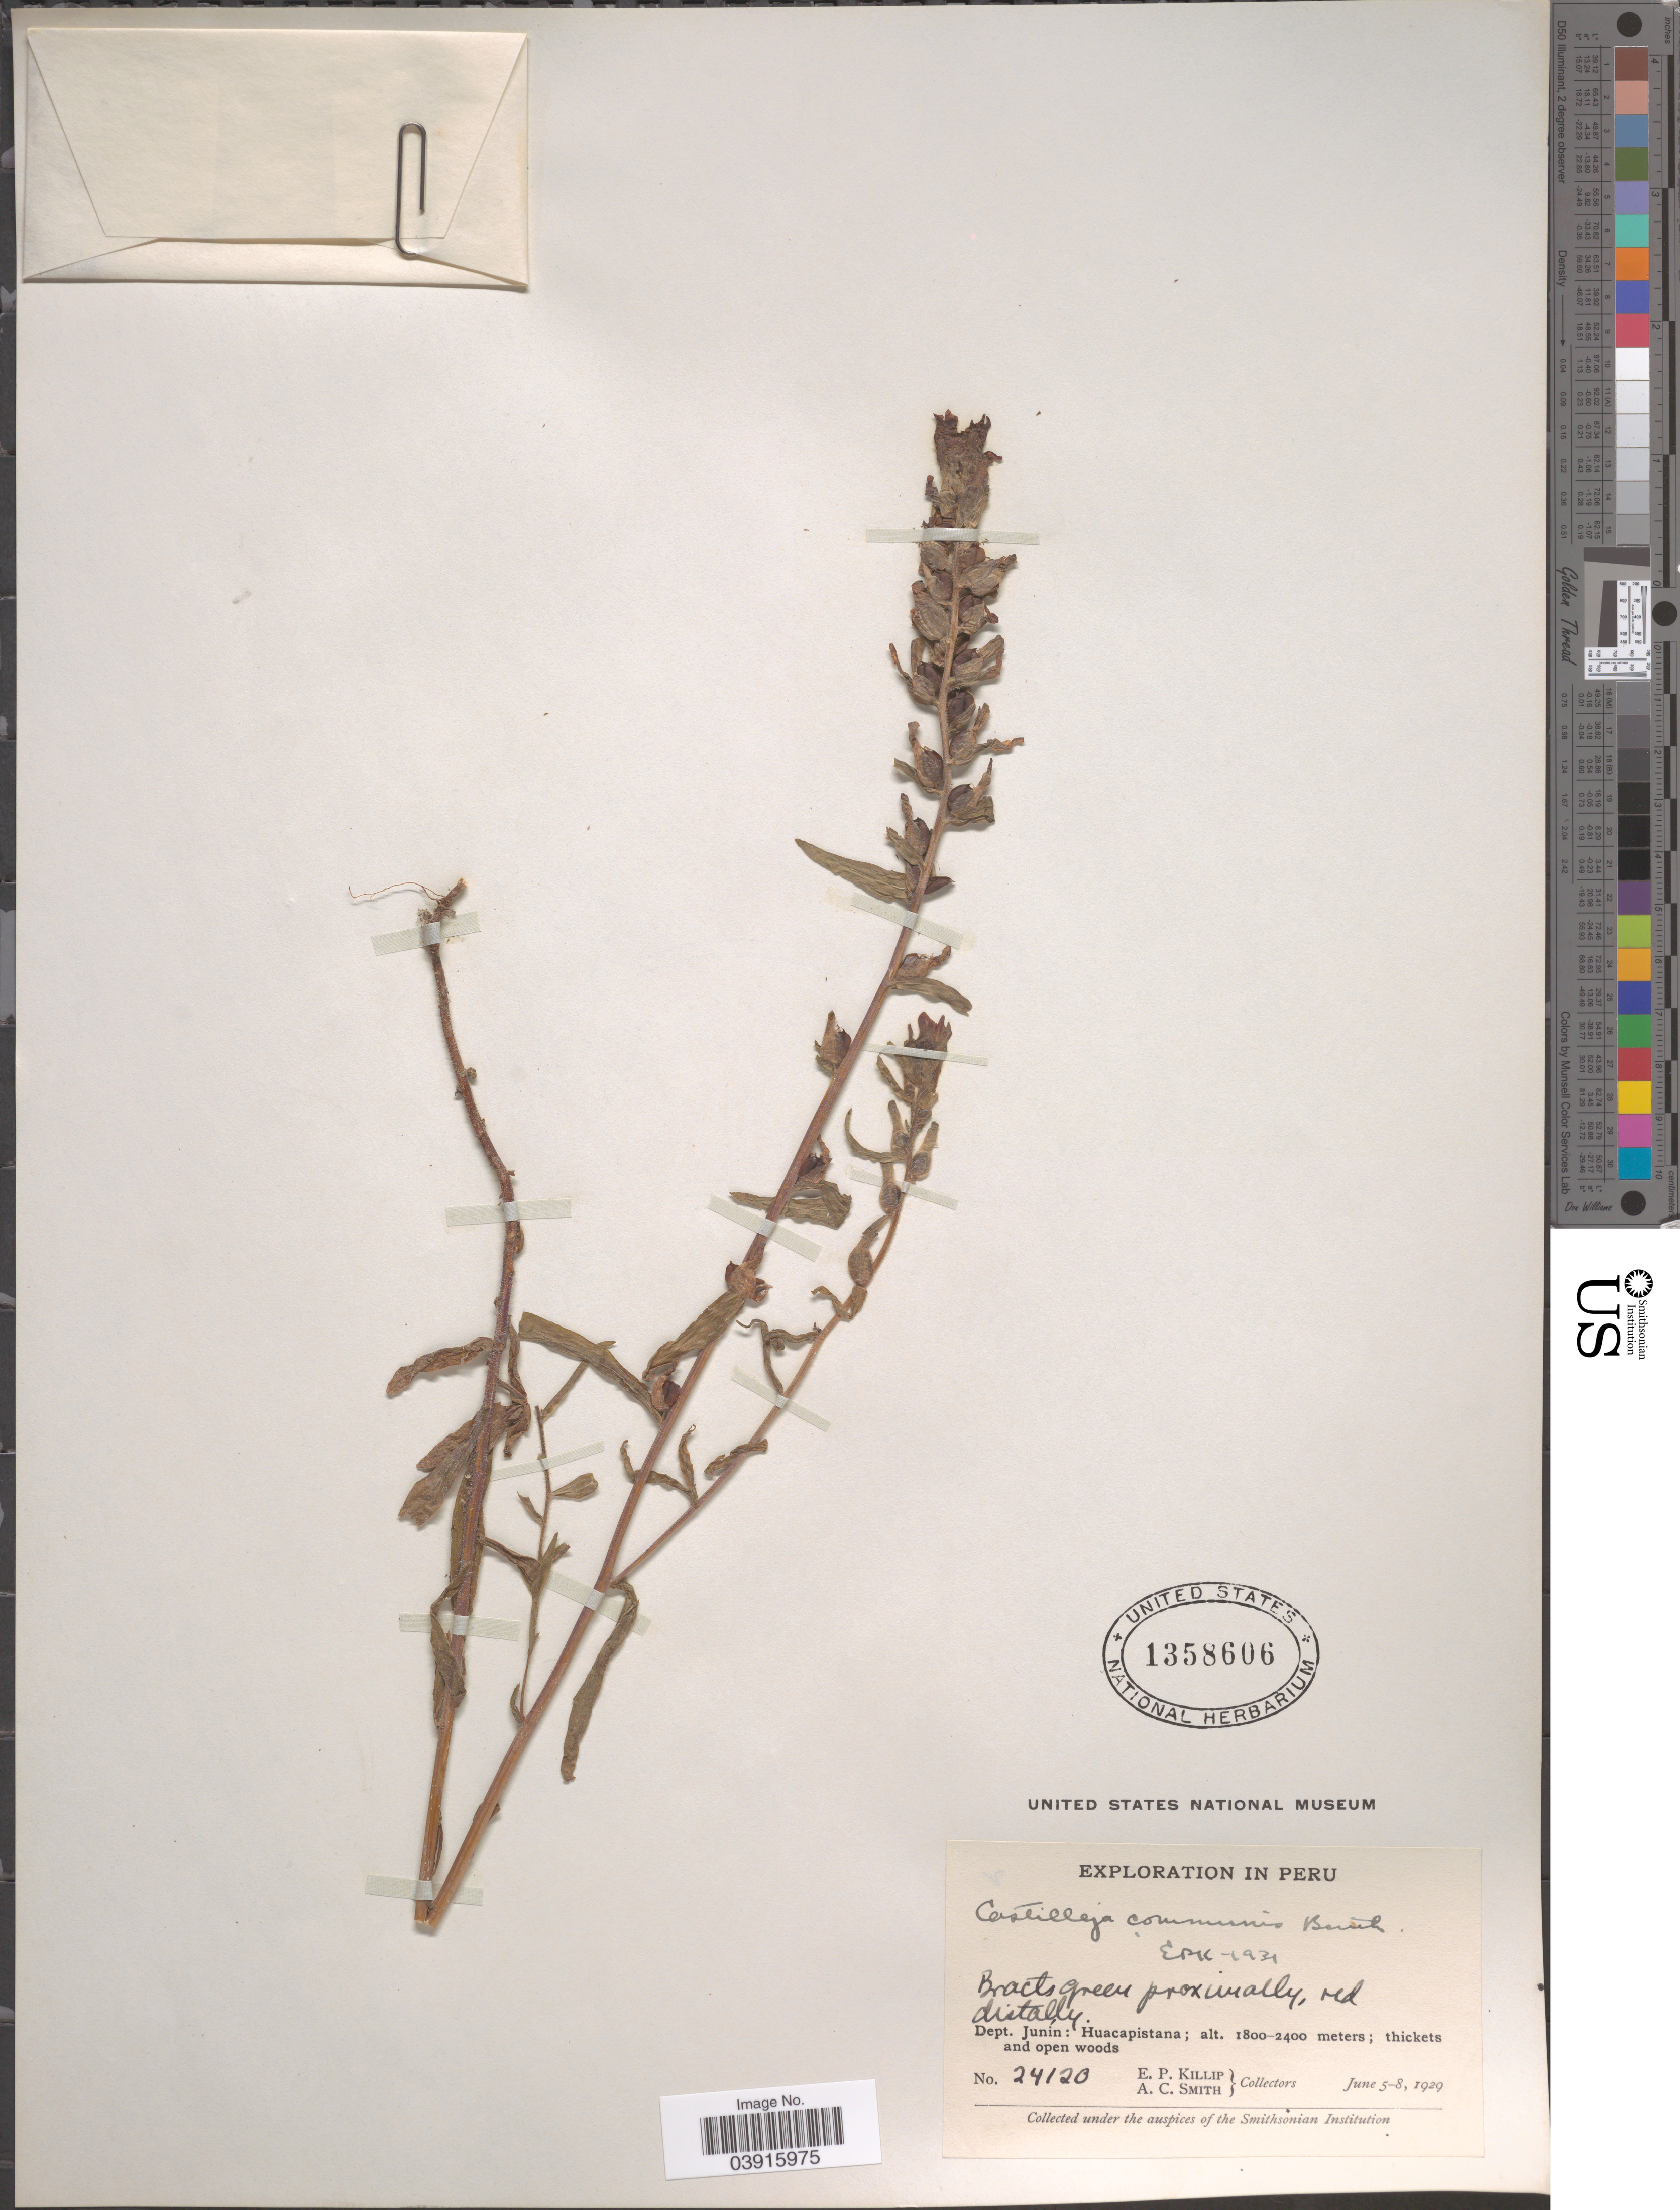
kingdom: Plantae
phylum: Tracheophyta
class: Magnoliopsida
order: Lamiales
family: Orobanchaceae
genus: Castilleja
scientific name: Castilleja communis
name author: Benth.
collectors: E. P. Killip & A. C. Smith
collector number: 24120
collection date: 1929-06-05/1929-06-08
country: Peru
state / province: Junín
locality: Dept. Junín: Huacapistana.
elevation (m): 1800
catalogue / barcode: US 1358606